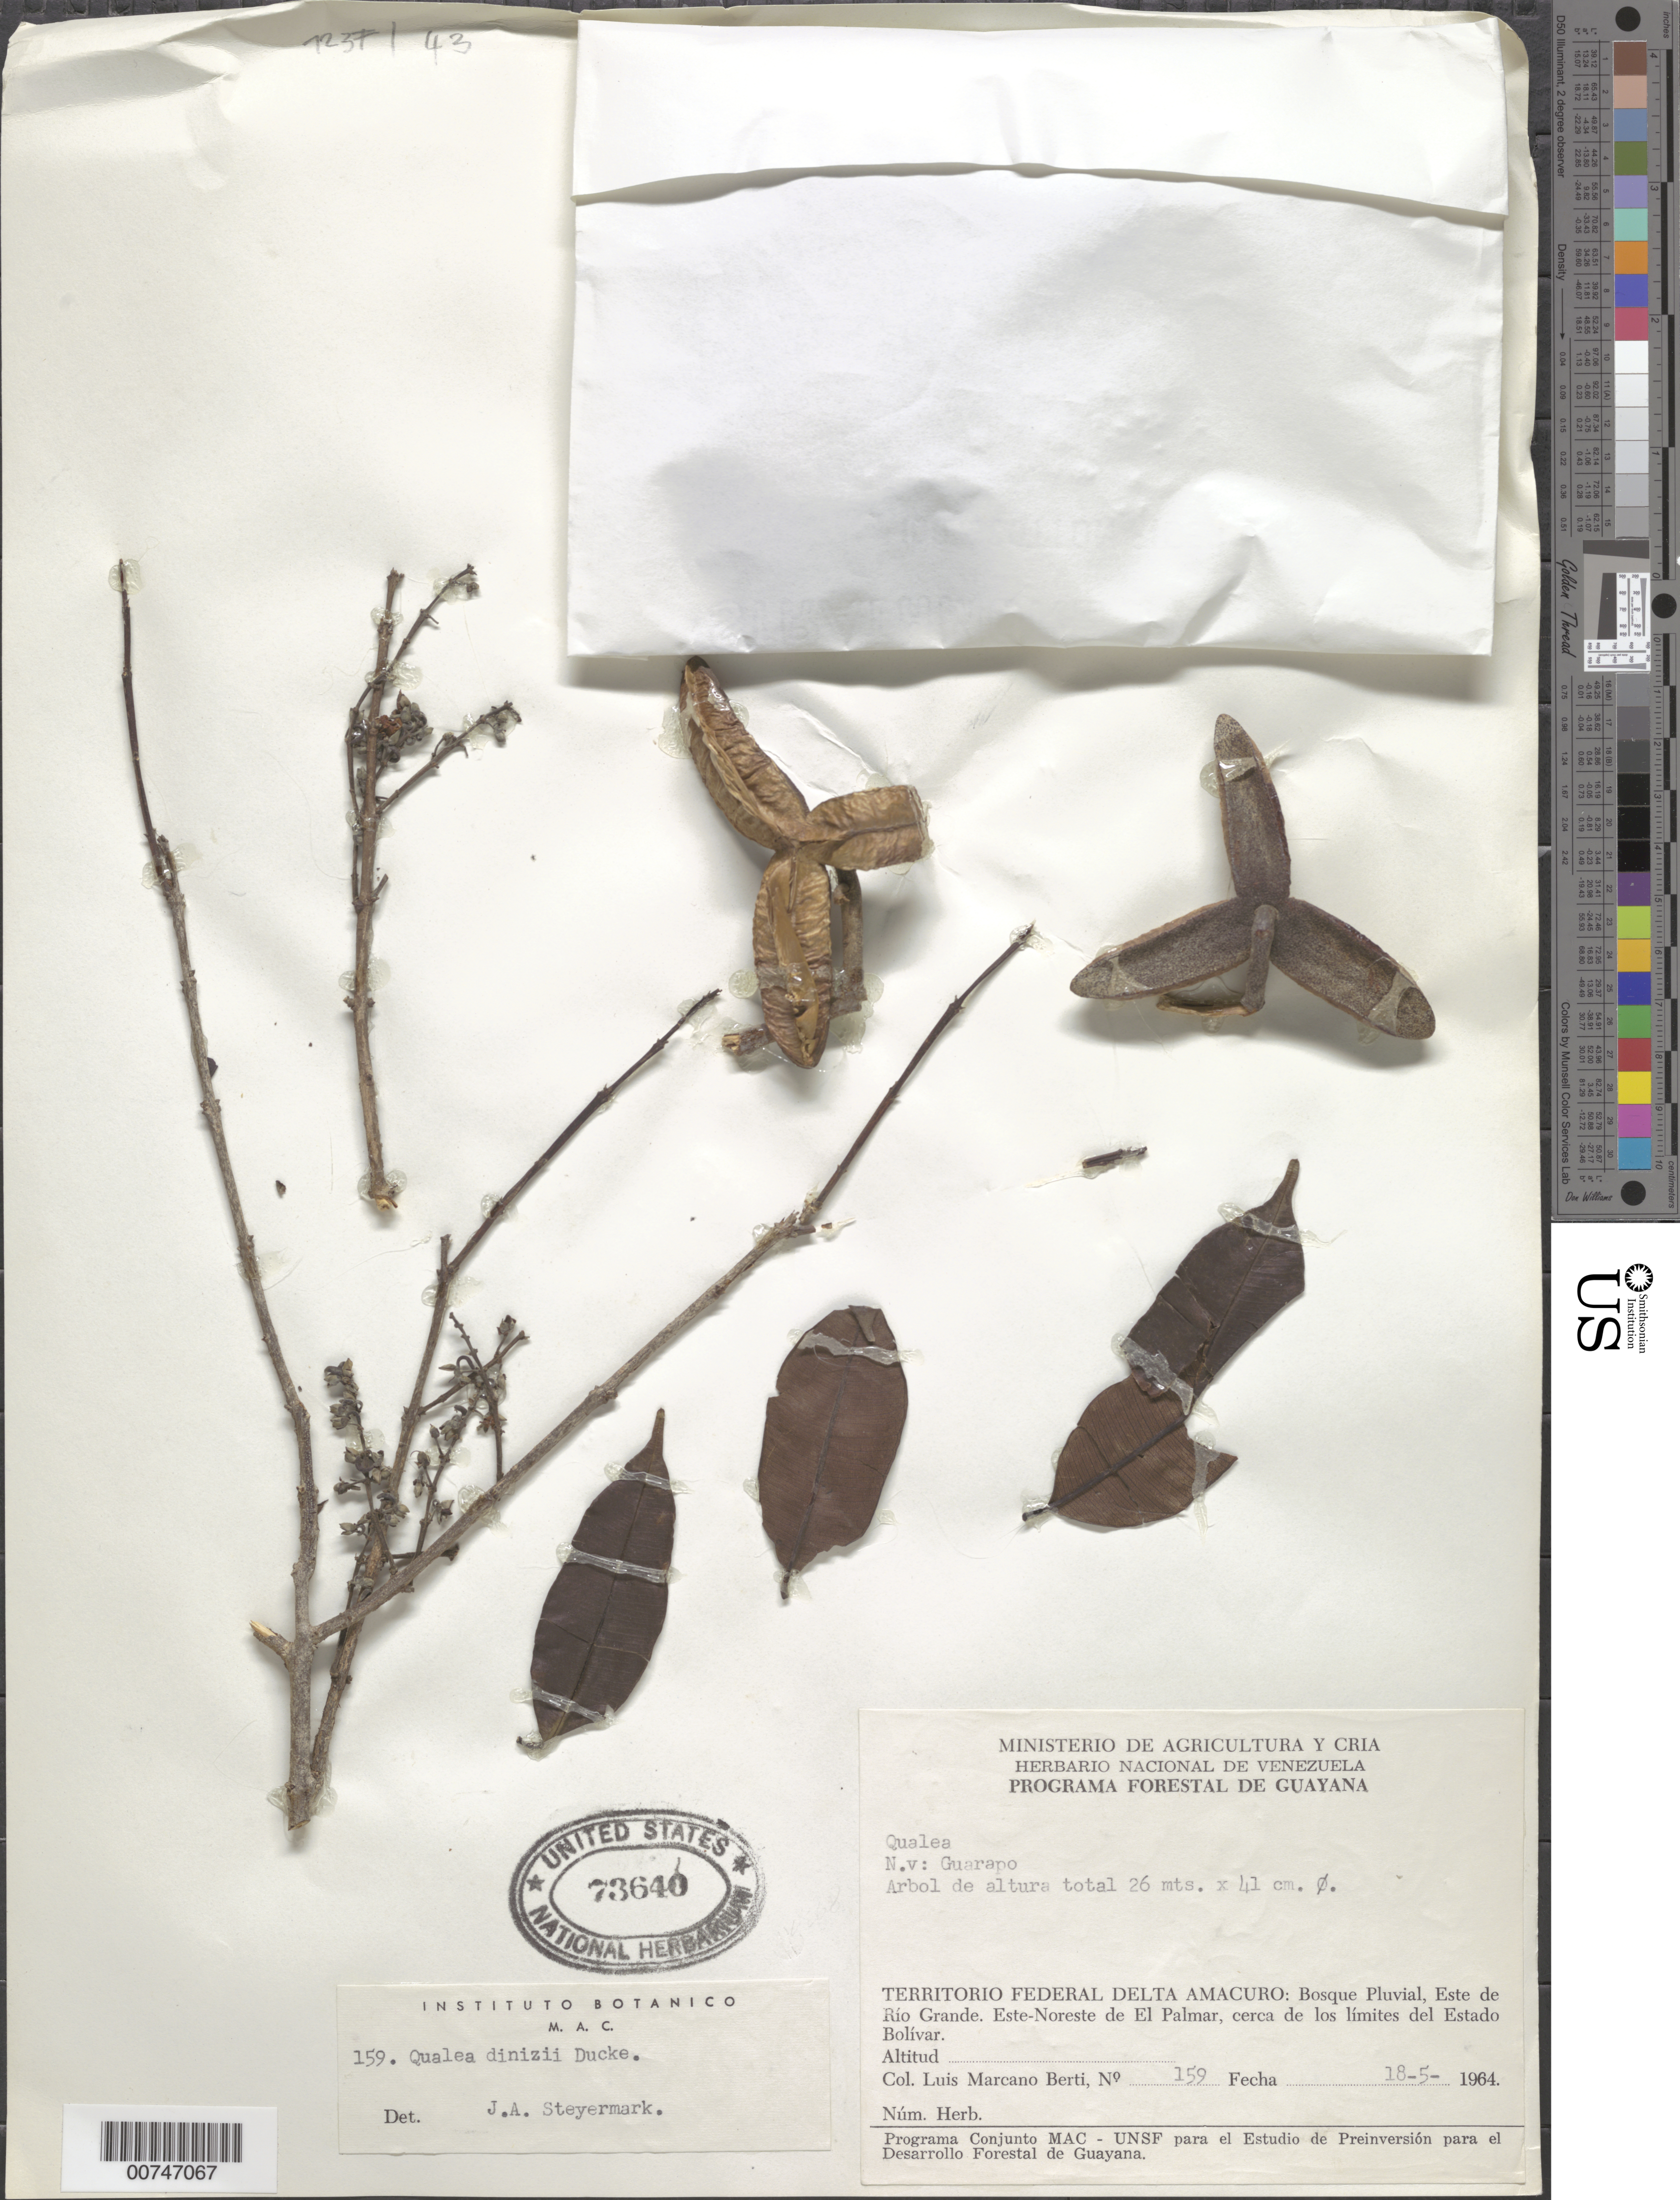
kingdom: Plantae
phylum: Tracheophyta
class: Magnoliopsida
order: Myrtales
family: Vochysiaceae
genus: Qualea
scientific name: Qualea dinizii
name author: Ducke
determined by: Steyermark, Julian A., (VEN)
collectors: L. Marcano-Berti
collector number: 159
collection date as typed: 18-May-64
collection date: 1964-05-18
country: Venezuela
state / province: Delta Amacuro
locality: Este de Río Grande, ENE de El Palmar, cerca de los limites del Estado Bolívar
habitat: Bosque pluvial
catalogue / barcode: US 73640